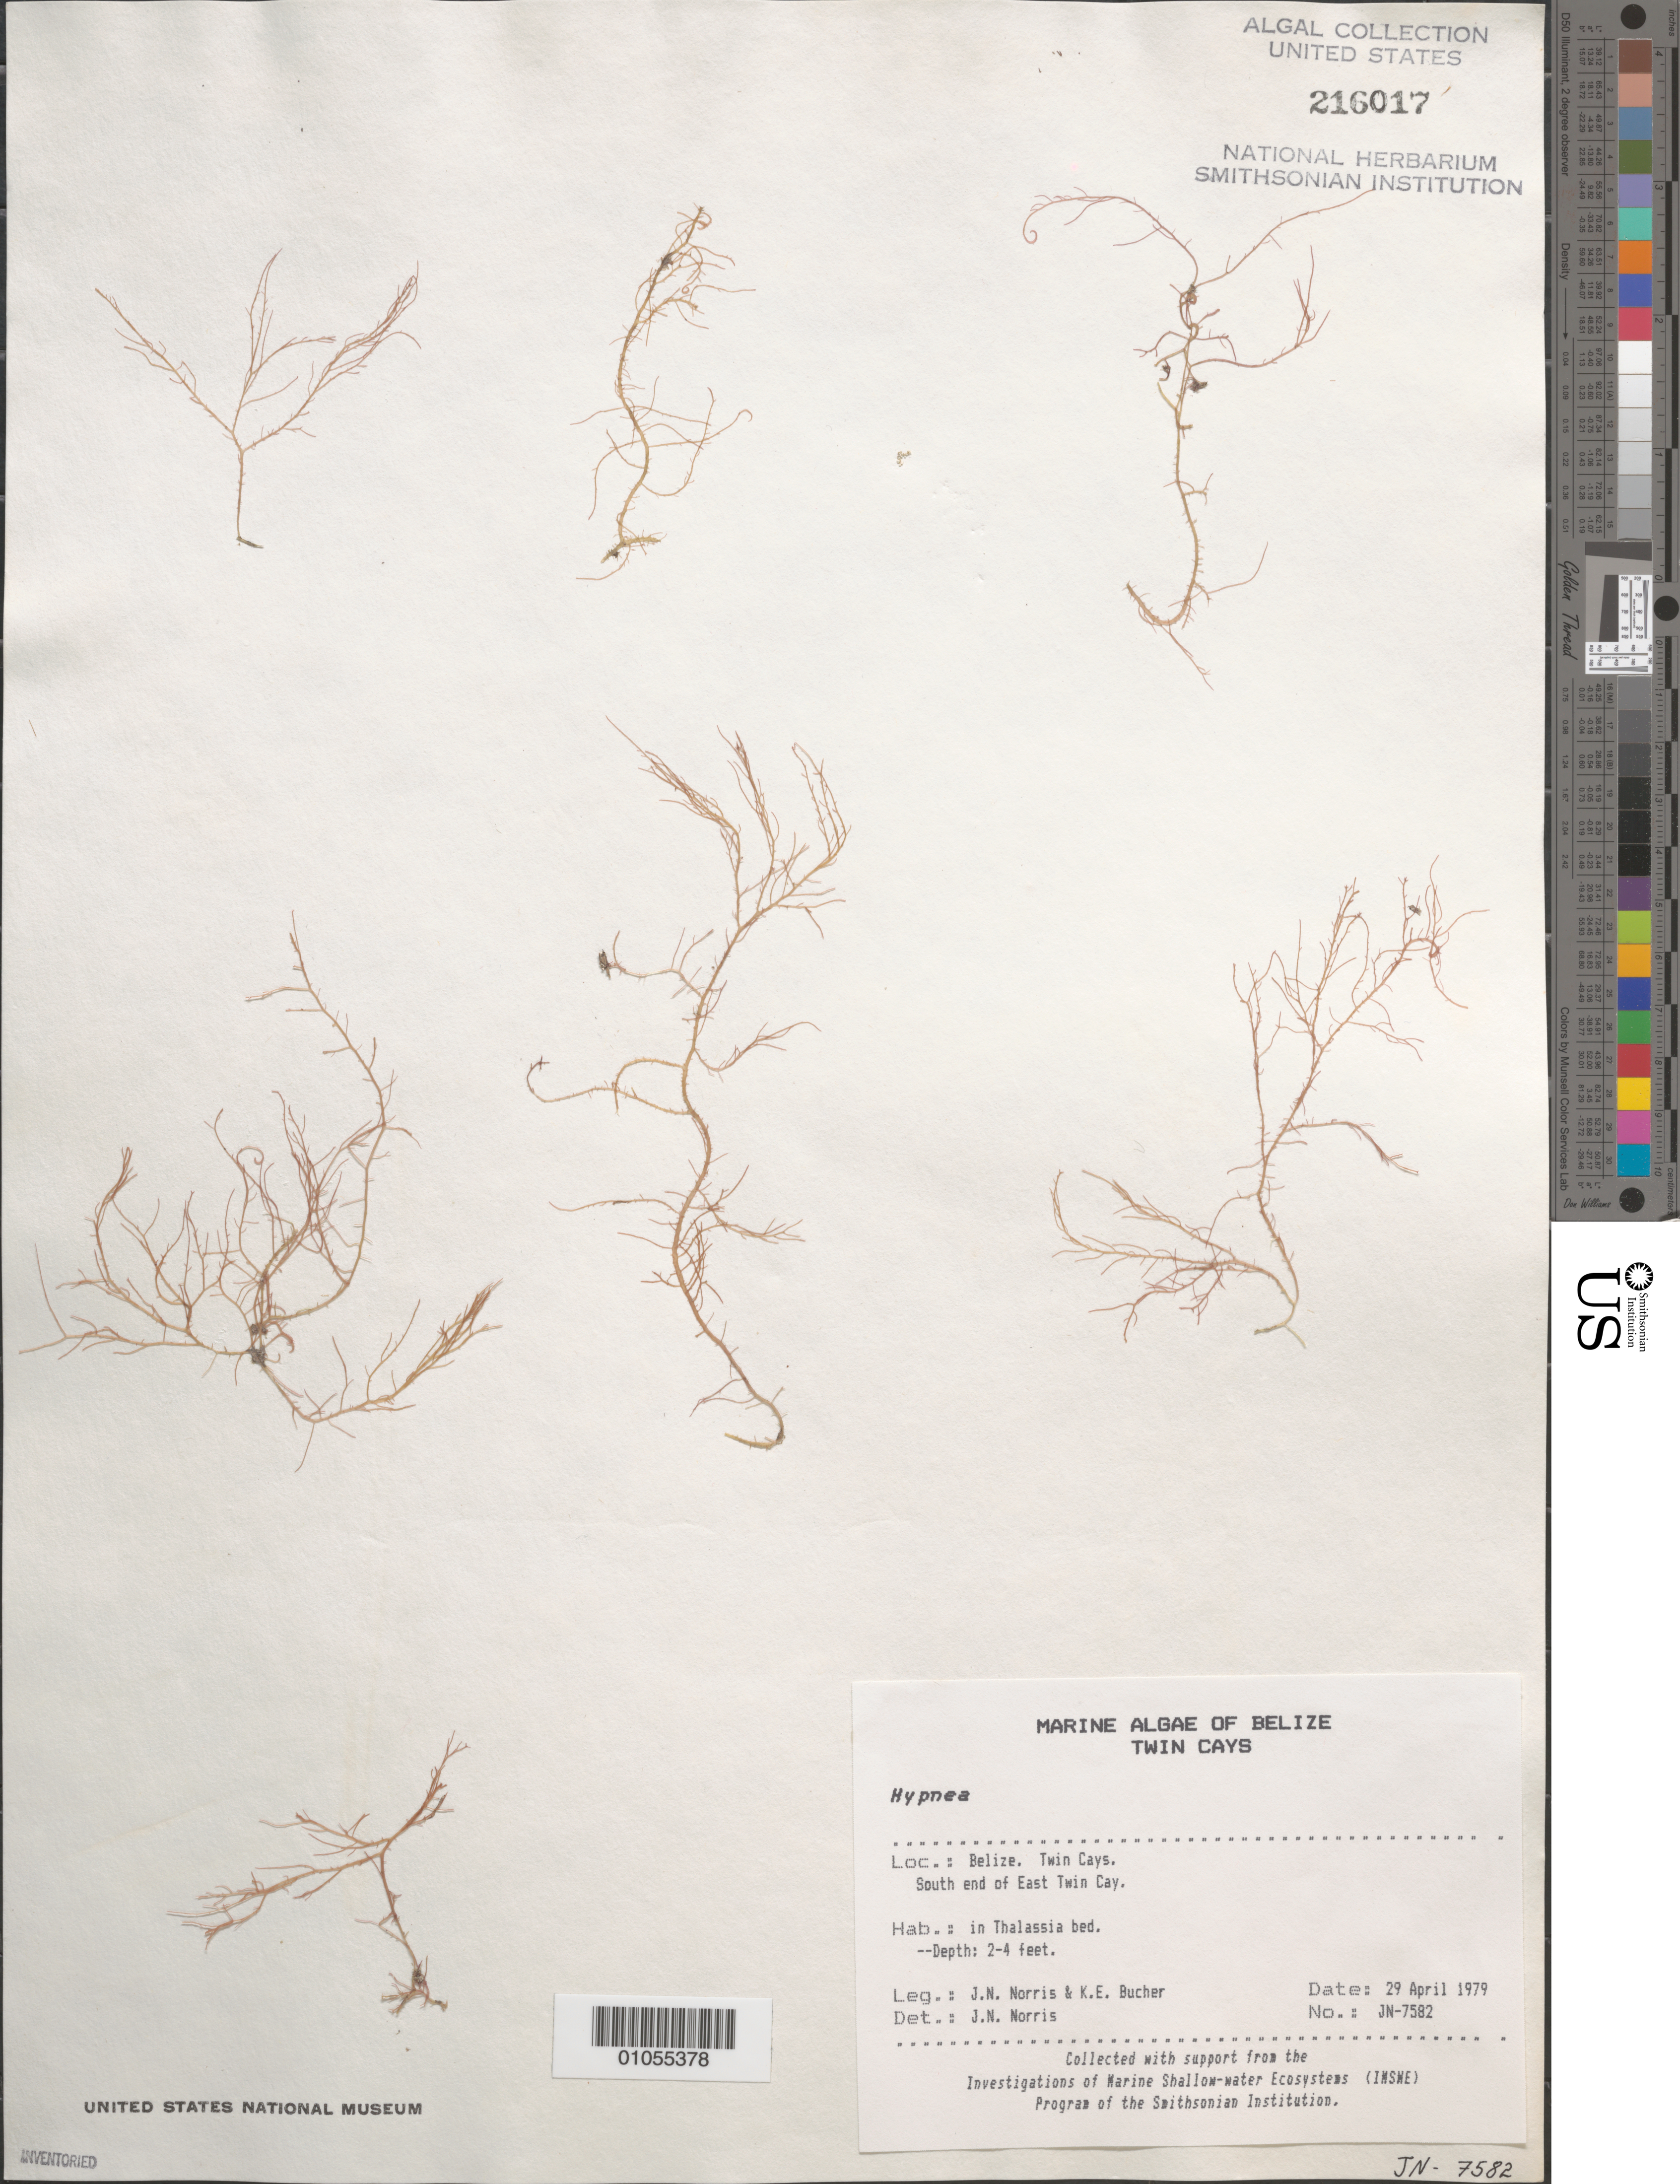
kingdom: Plantae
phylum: Rhodophyta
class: Florideophyceae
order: Gigartinales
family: Cystocloniaceae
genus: Hypnea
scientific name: Hypnea sp.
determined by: Norris, James N.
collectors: J. N. Norris & K. E. Bucher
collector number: JN-7582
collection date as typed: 29 Apr 1979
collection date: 1979-04-29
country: Belize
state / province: Stann Creek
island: East Twin Cay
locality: South end of East Twin Cay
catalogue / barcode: US 216017